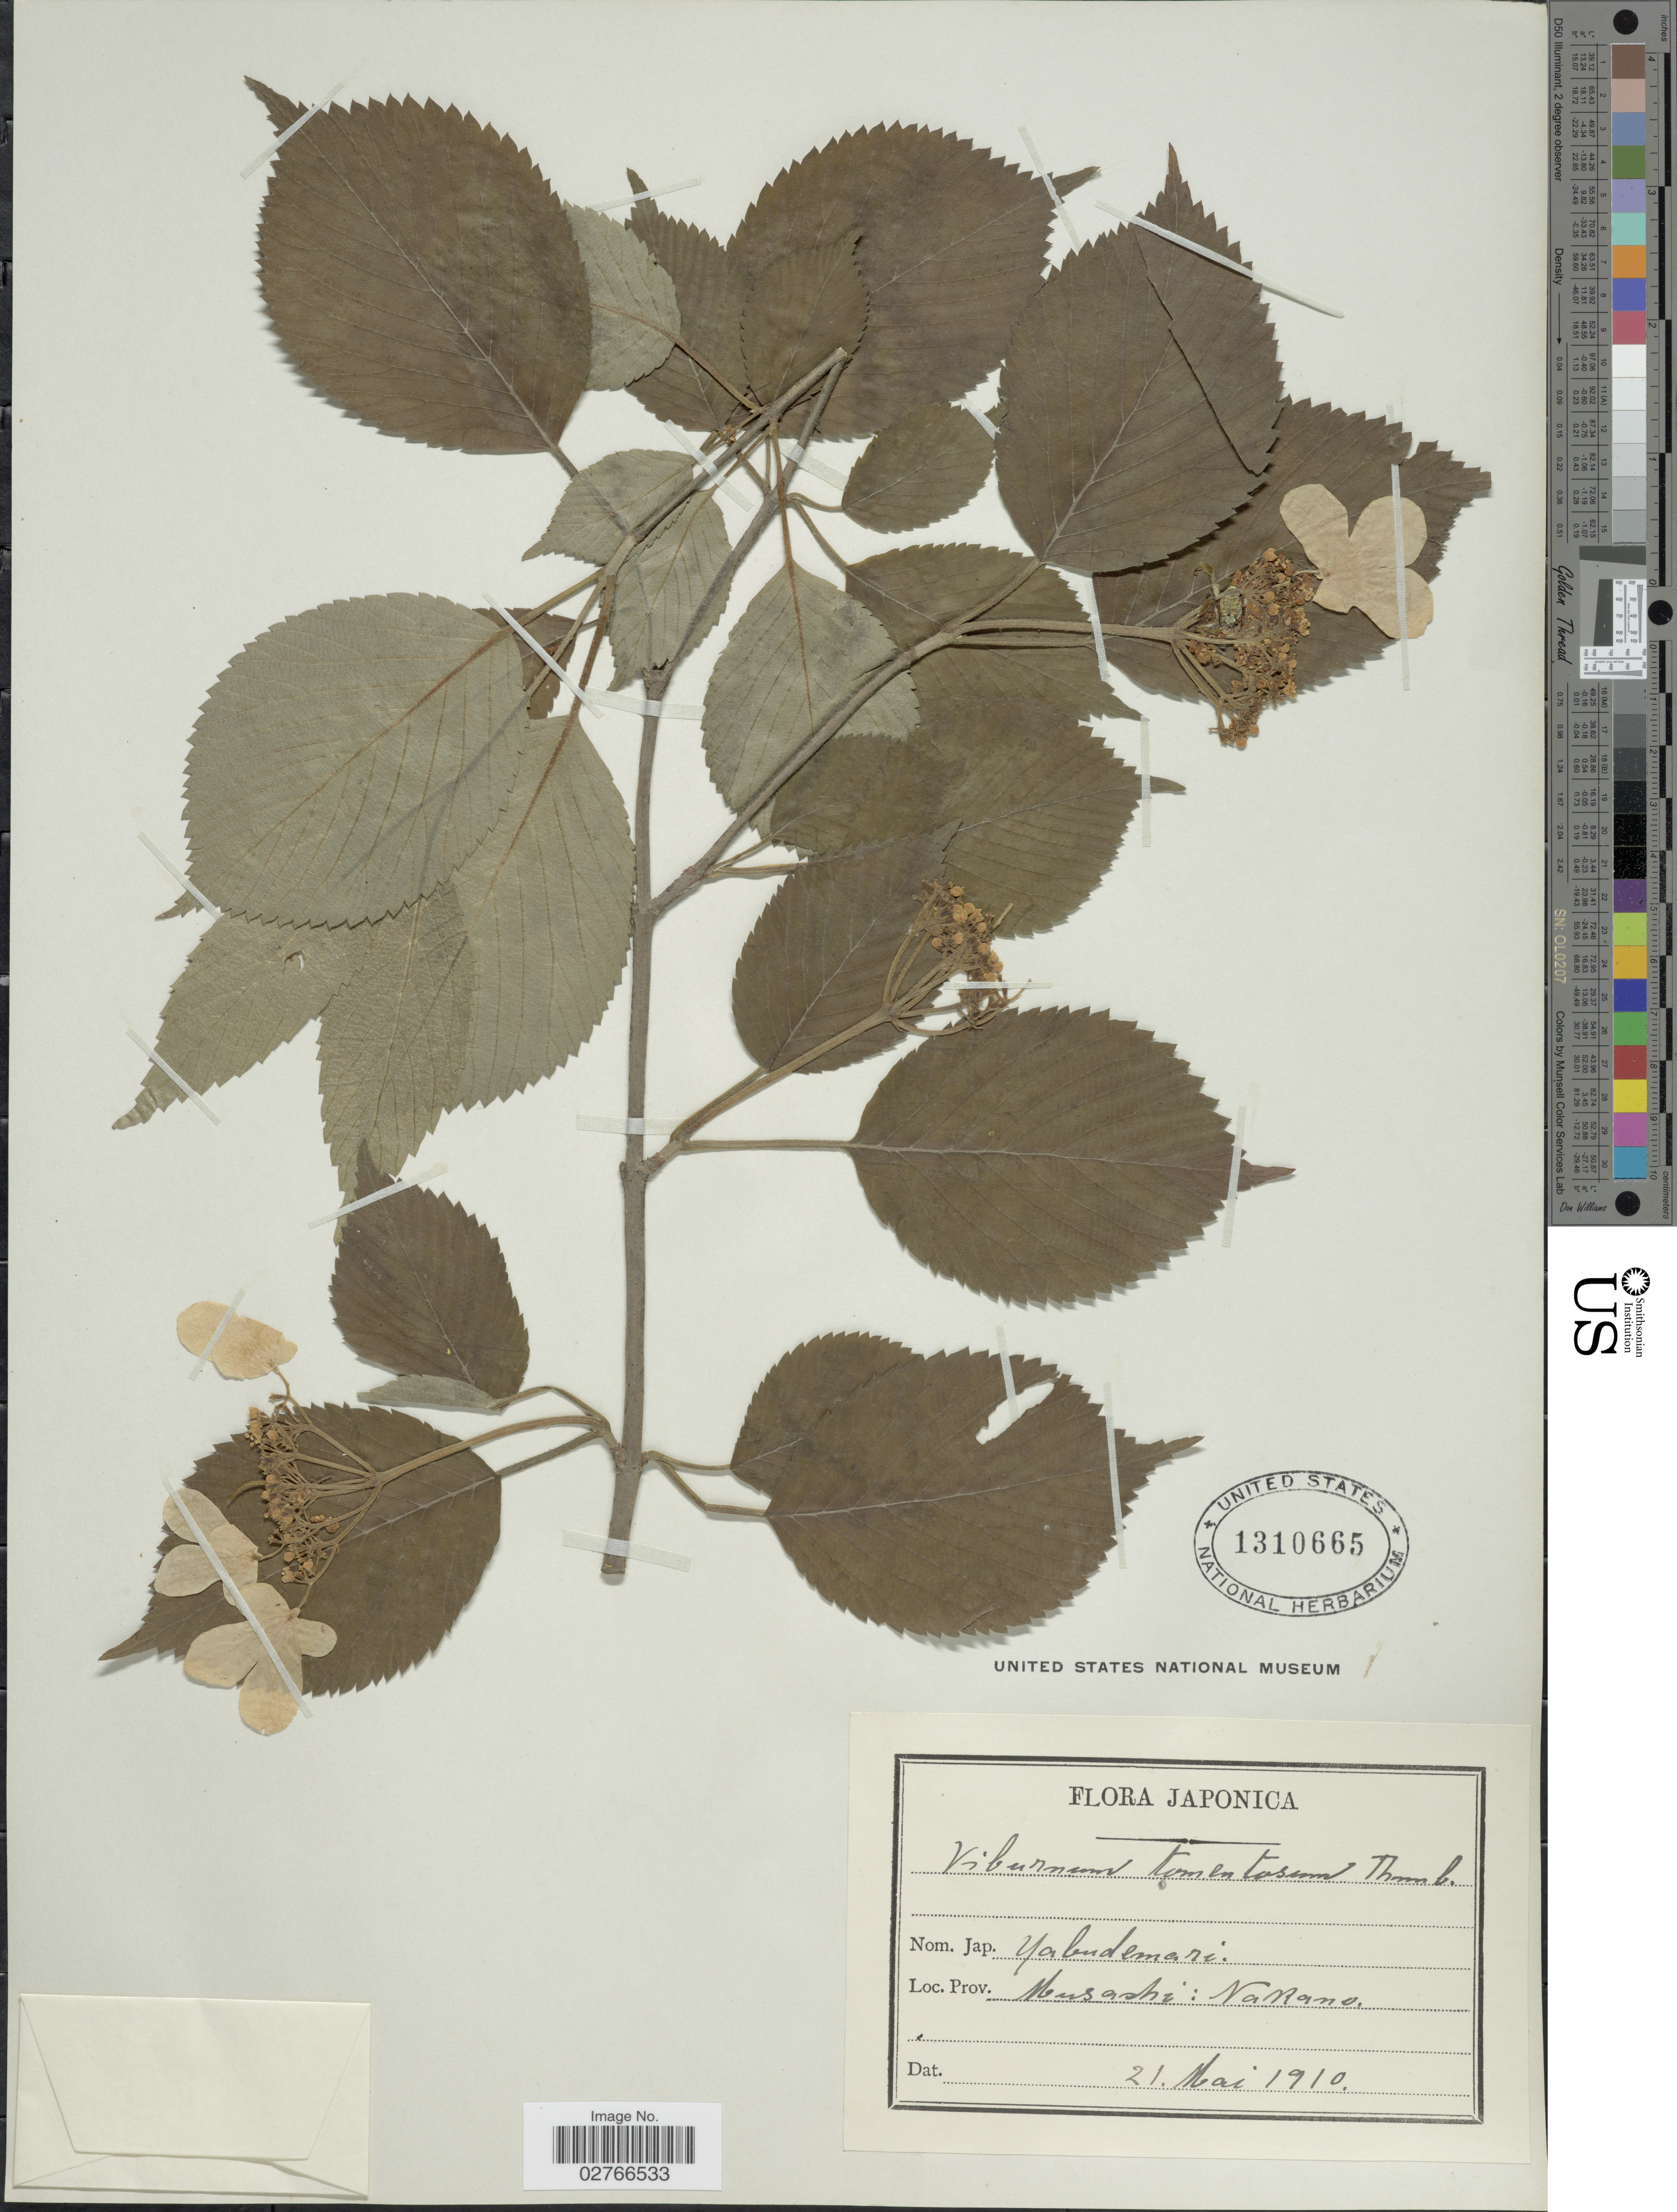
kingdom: Plantae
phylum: Tracheophyta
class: Magnoliopsida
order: Dipsacales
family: Viburnaceae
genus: Viburnum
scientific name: Viburnum tomentosum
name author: Thunb.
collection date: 1910-05-21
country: Japan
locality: Musashi, Nakano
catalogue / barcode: US 1310665